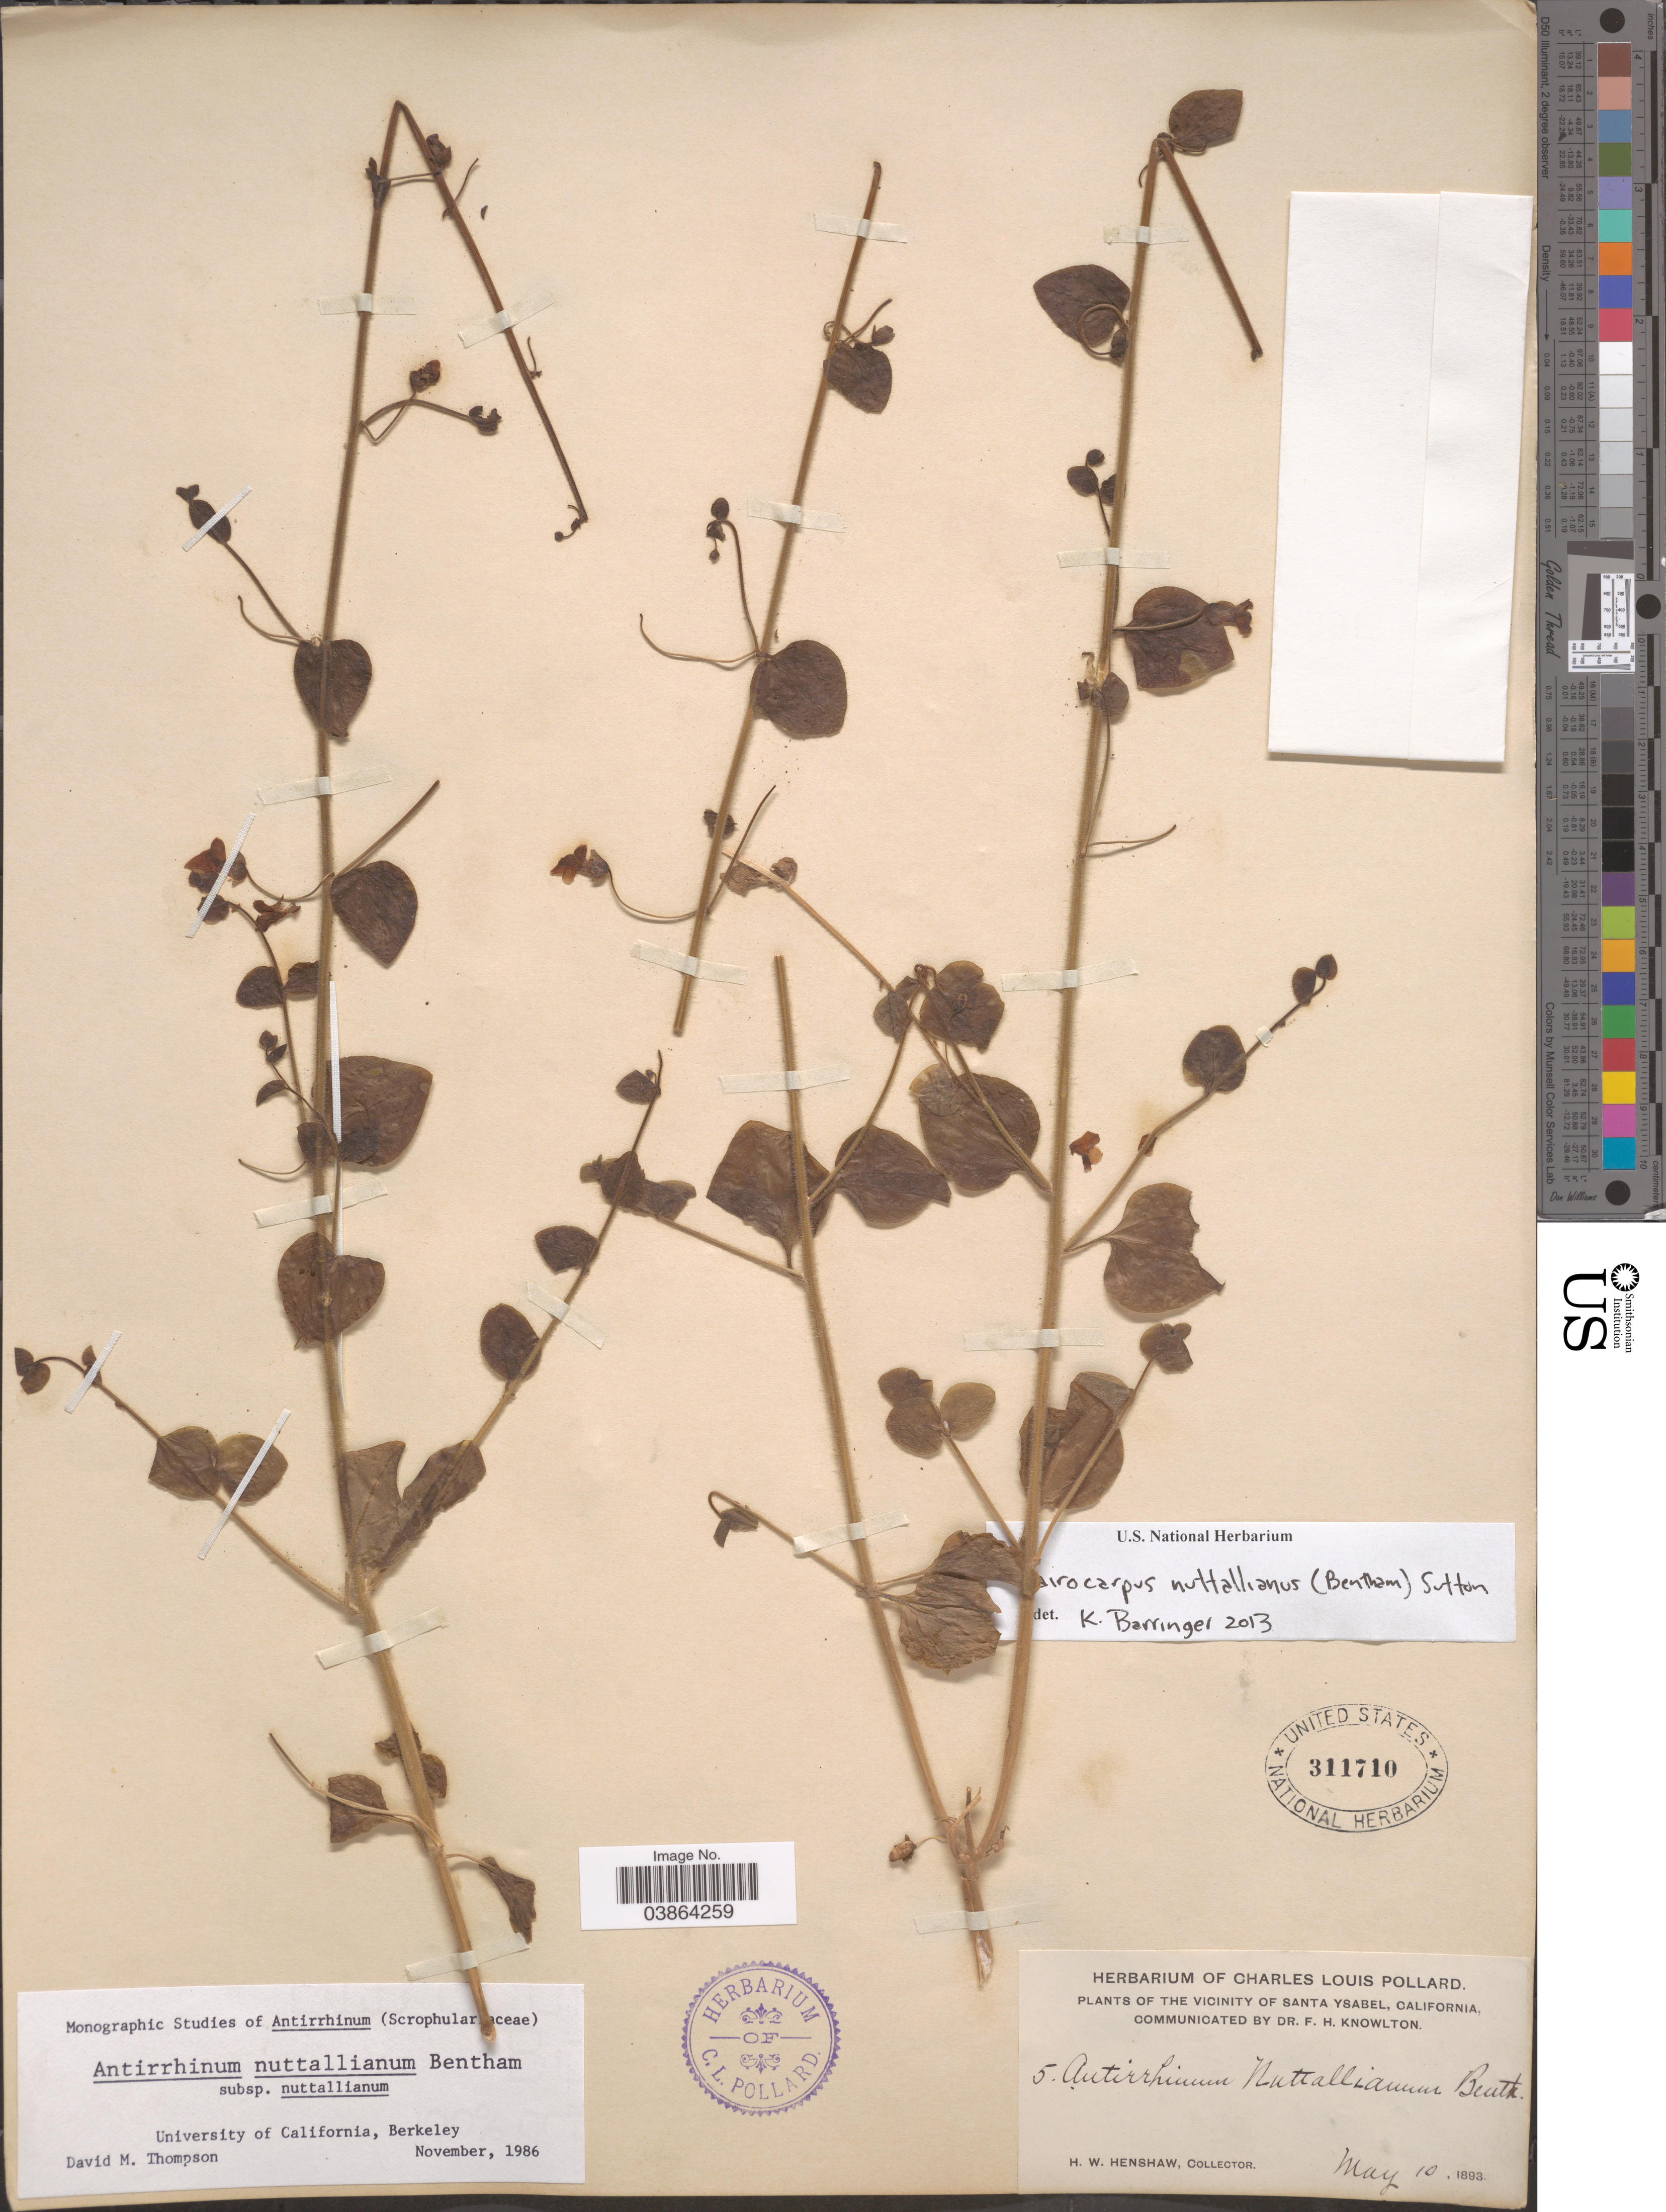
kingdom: Plantae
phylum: Tracheophyta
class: Magnoliopsida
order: Lamiales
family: Plantaginaceae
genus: Sairocarpus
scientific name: Sairocarpus nuttallianus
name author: (Benth.) D.A. Sutton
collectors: H. Henshaw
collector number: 5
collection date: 1893-05-10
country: United States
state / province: California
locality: The Vicinity of Santa Ysabel.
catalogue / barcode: US 311710